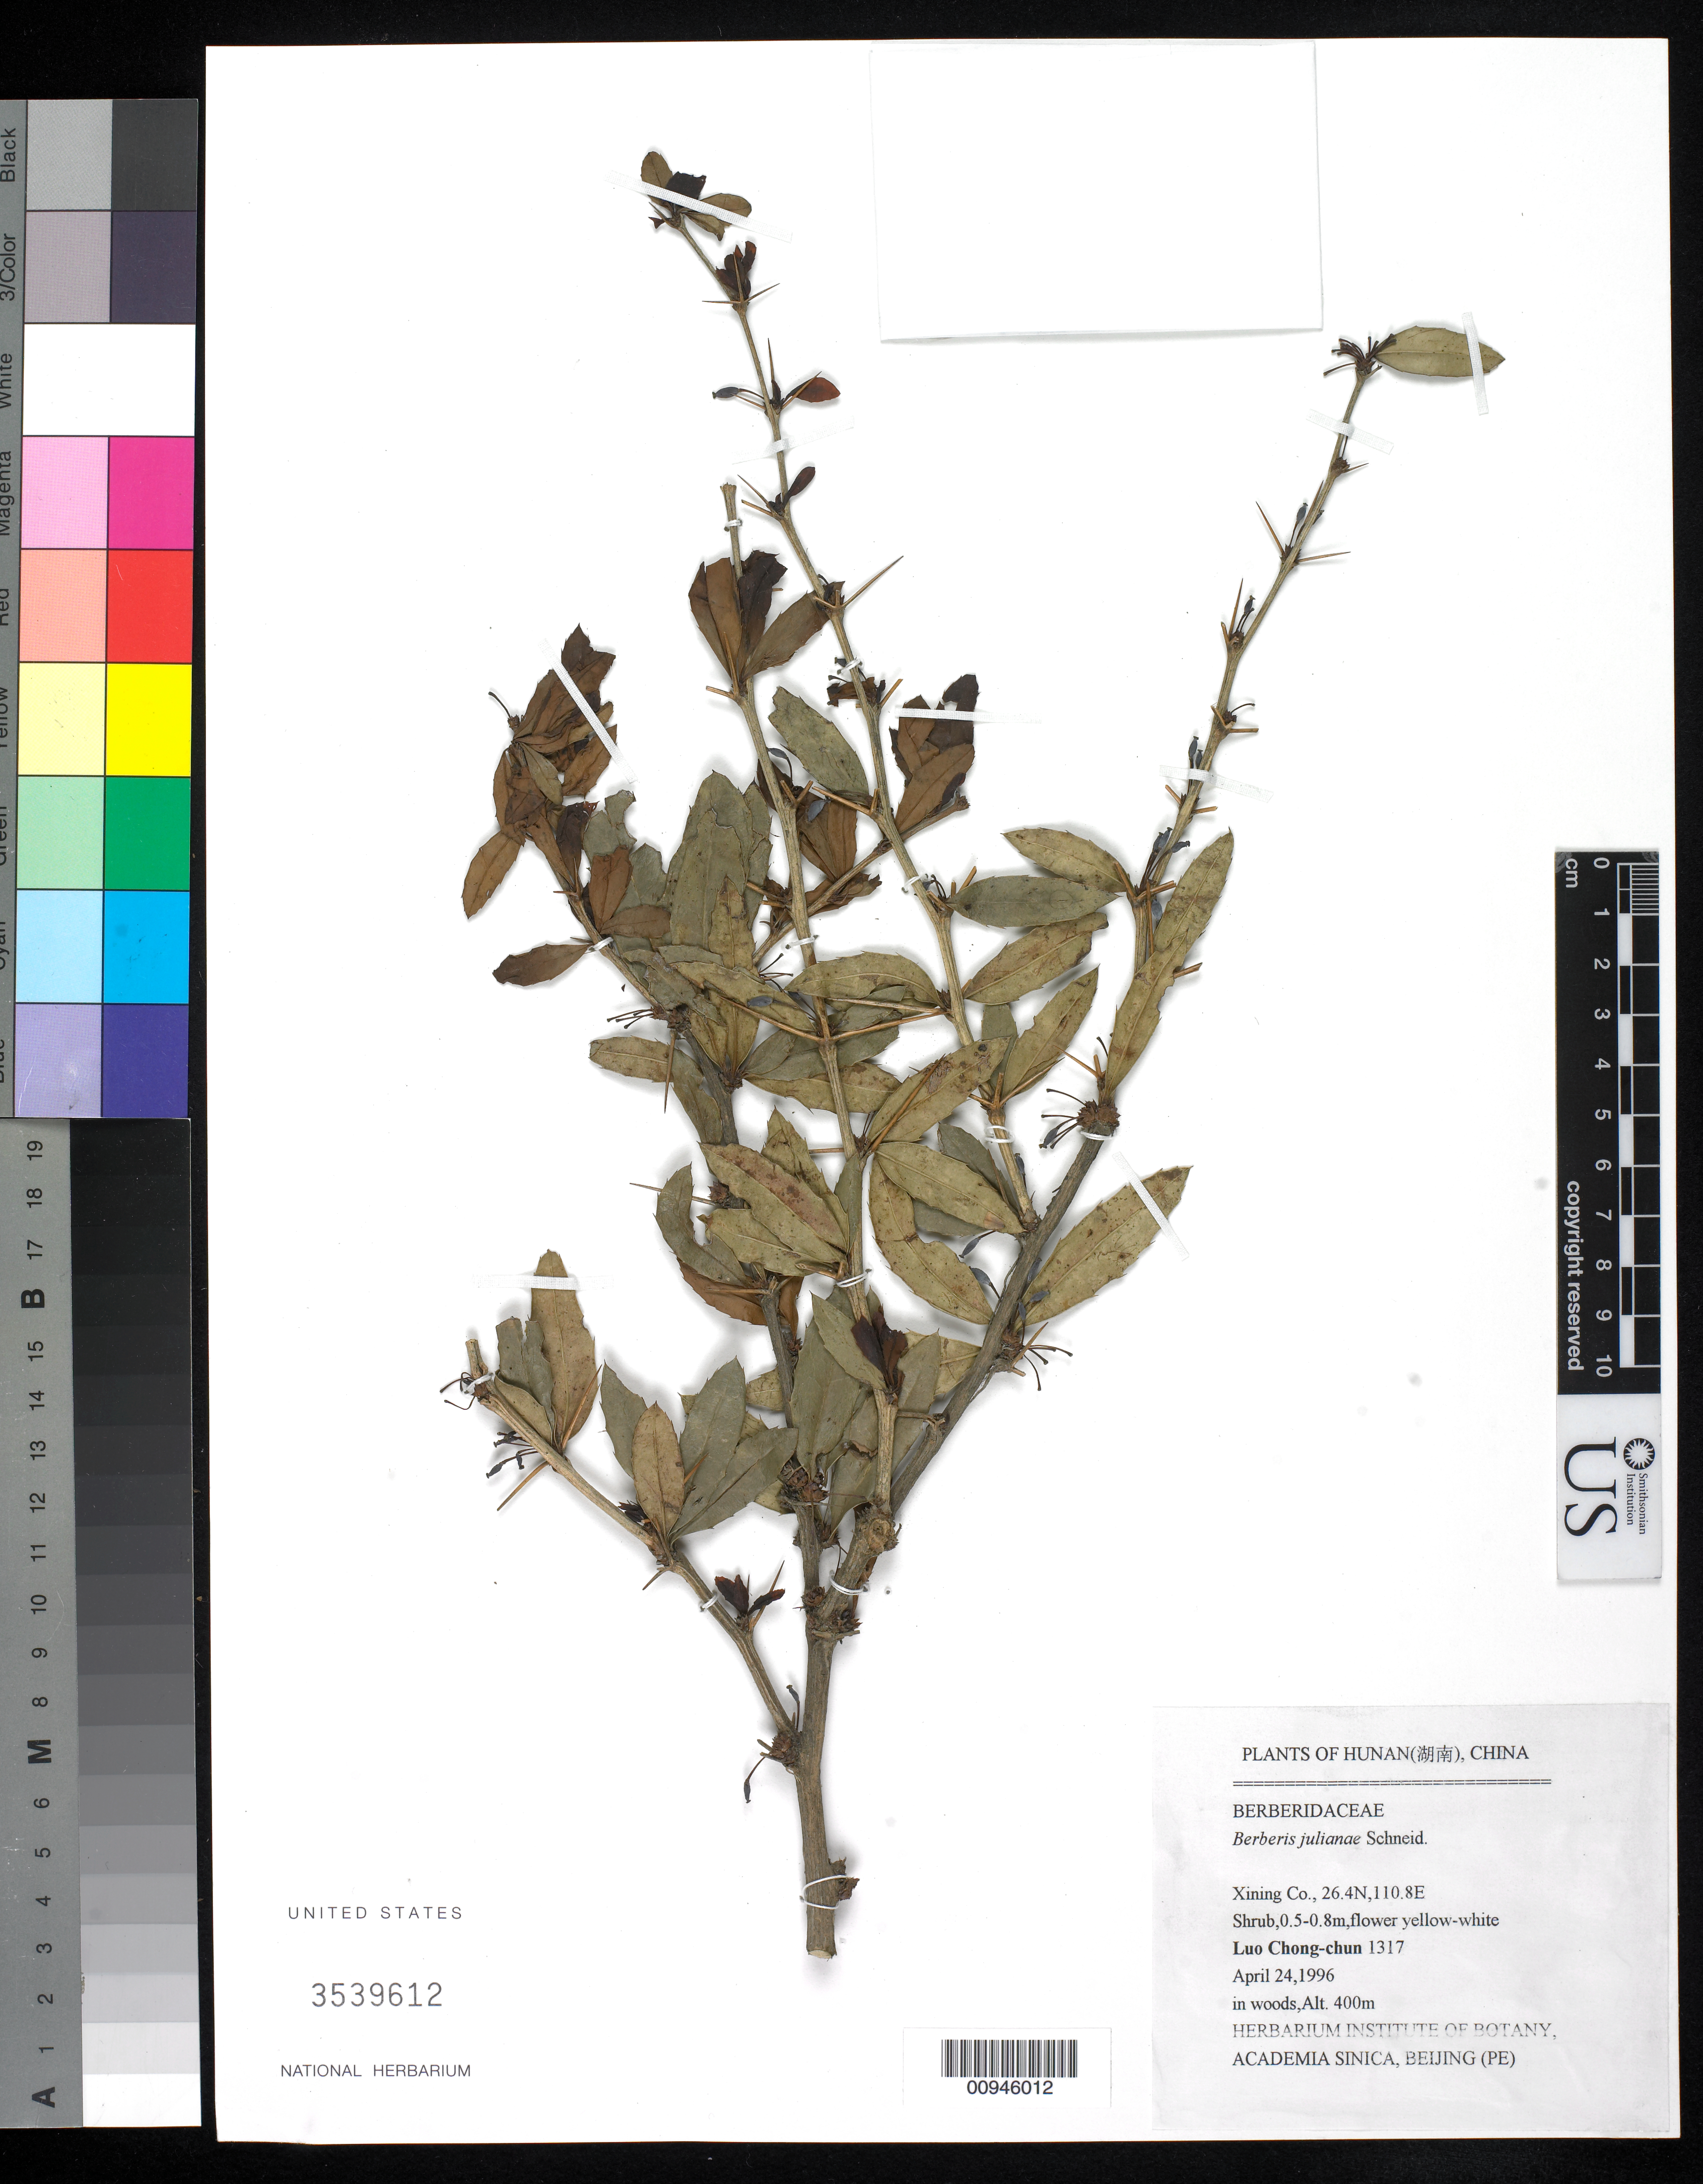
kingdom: Plantae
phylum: Tracheophyta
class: Magnoliopsida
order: Ranunculales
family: Berberidaceae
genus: Berberis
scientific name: Berberis julianae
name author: C.K. Schneid. in Sarg.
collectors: L. Chong-Chun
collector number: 1317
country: China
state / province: Hunan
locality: Xining Co.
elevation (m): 400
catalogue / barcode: US 3539612